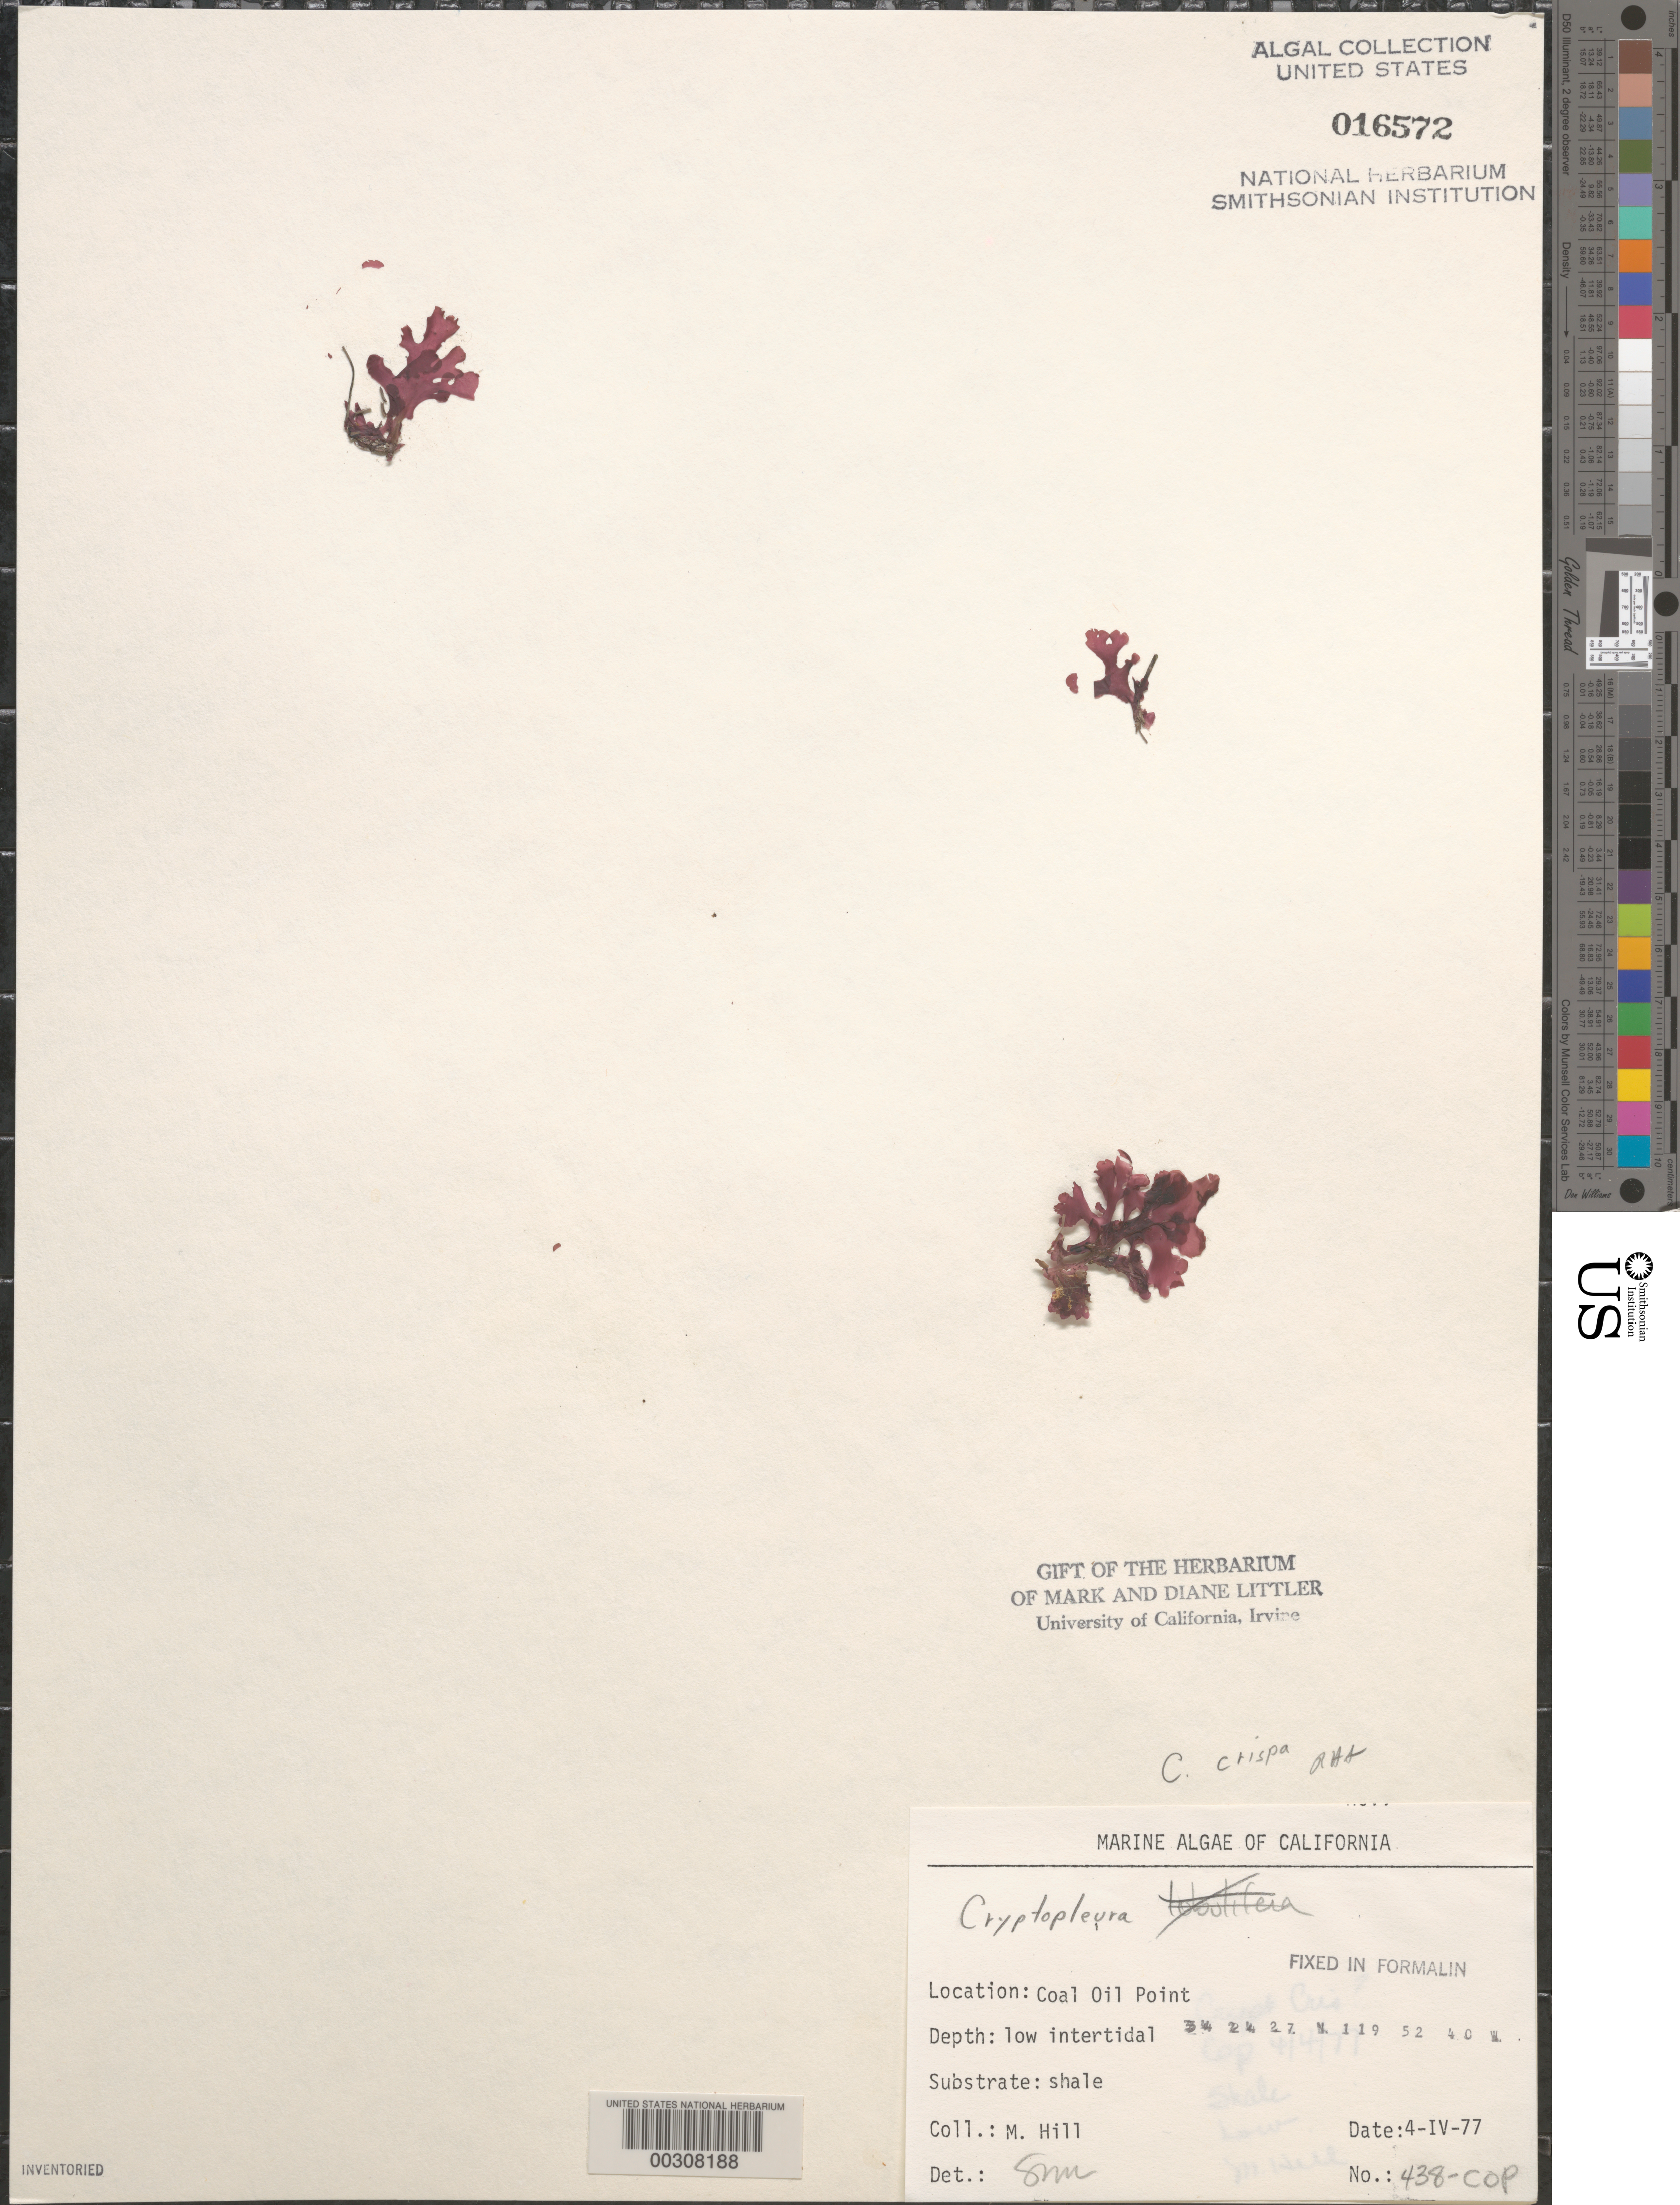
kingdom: Plantae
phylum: Rhodophyta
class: Florideophyceae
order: Ceramiales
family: Delesseriaceae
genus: Cryptopleura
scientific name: Cryptopleura crispa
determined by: Murray, S. N.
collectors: M. Hill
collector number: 438-cop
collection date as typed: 04 Apr 1977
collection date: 1977-04-04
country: United States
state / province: California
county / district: Santa Barbara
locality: Coal Oil Point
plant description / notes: BLM-SOCALBIGHT Rocky Intertidal Survey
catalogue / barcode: US 16572